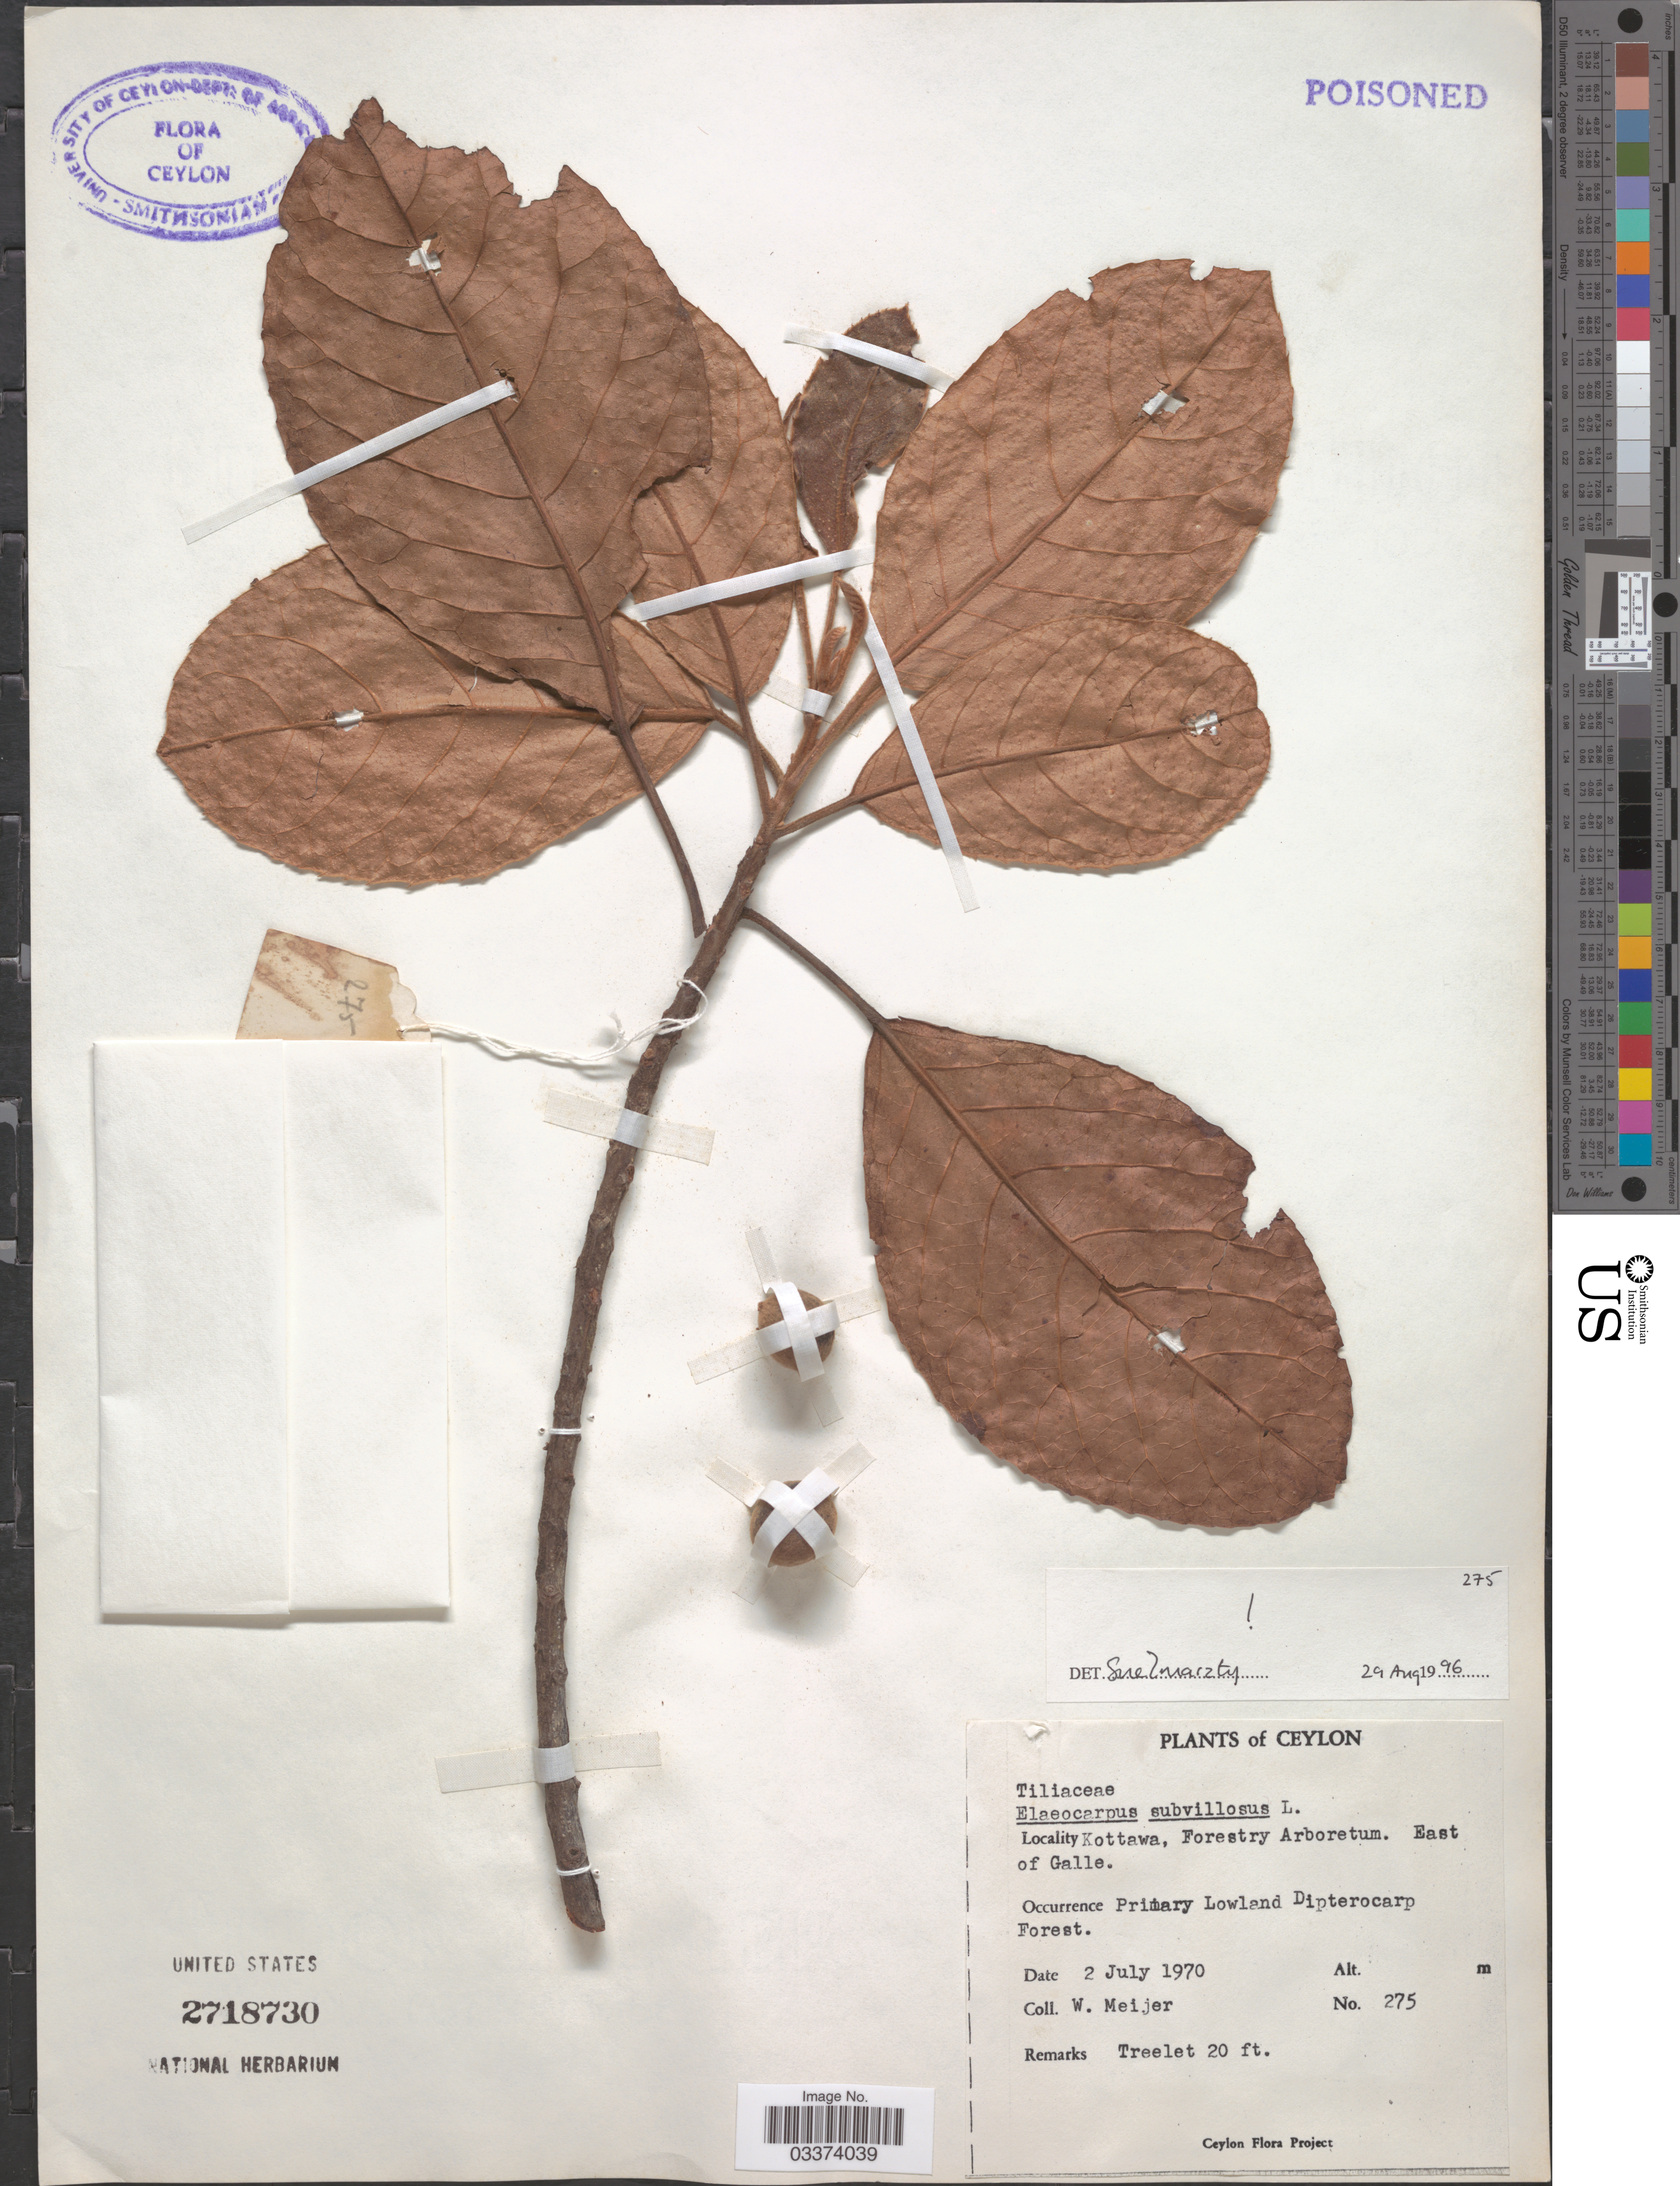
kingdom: Plantae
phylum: Tracheophyta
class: Magnoliopsida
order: Oxalidales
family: Elaeocarpaceae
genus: Elaeocarpus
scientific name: Elaeocarpus subvillosus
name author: Arn.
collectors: W. Meijer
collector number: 275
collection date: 1970-07-02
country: Sri Lanka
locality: Ceylon. Kottawa, Forestry Arboretum. East of Galle.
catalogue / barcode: US 2718730